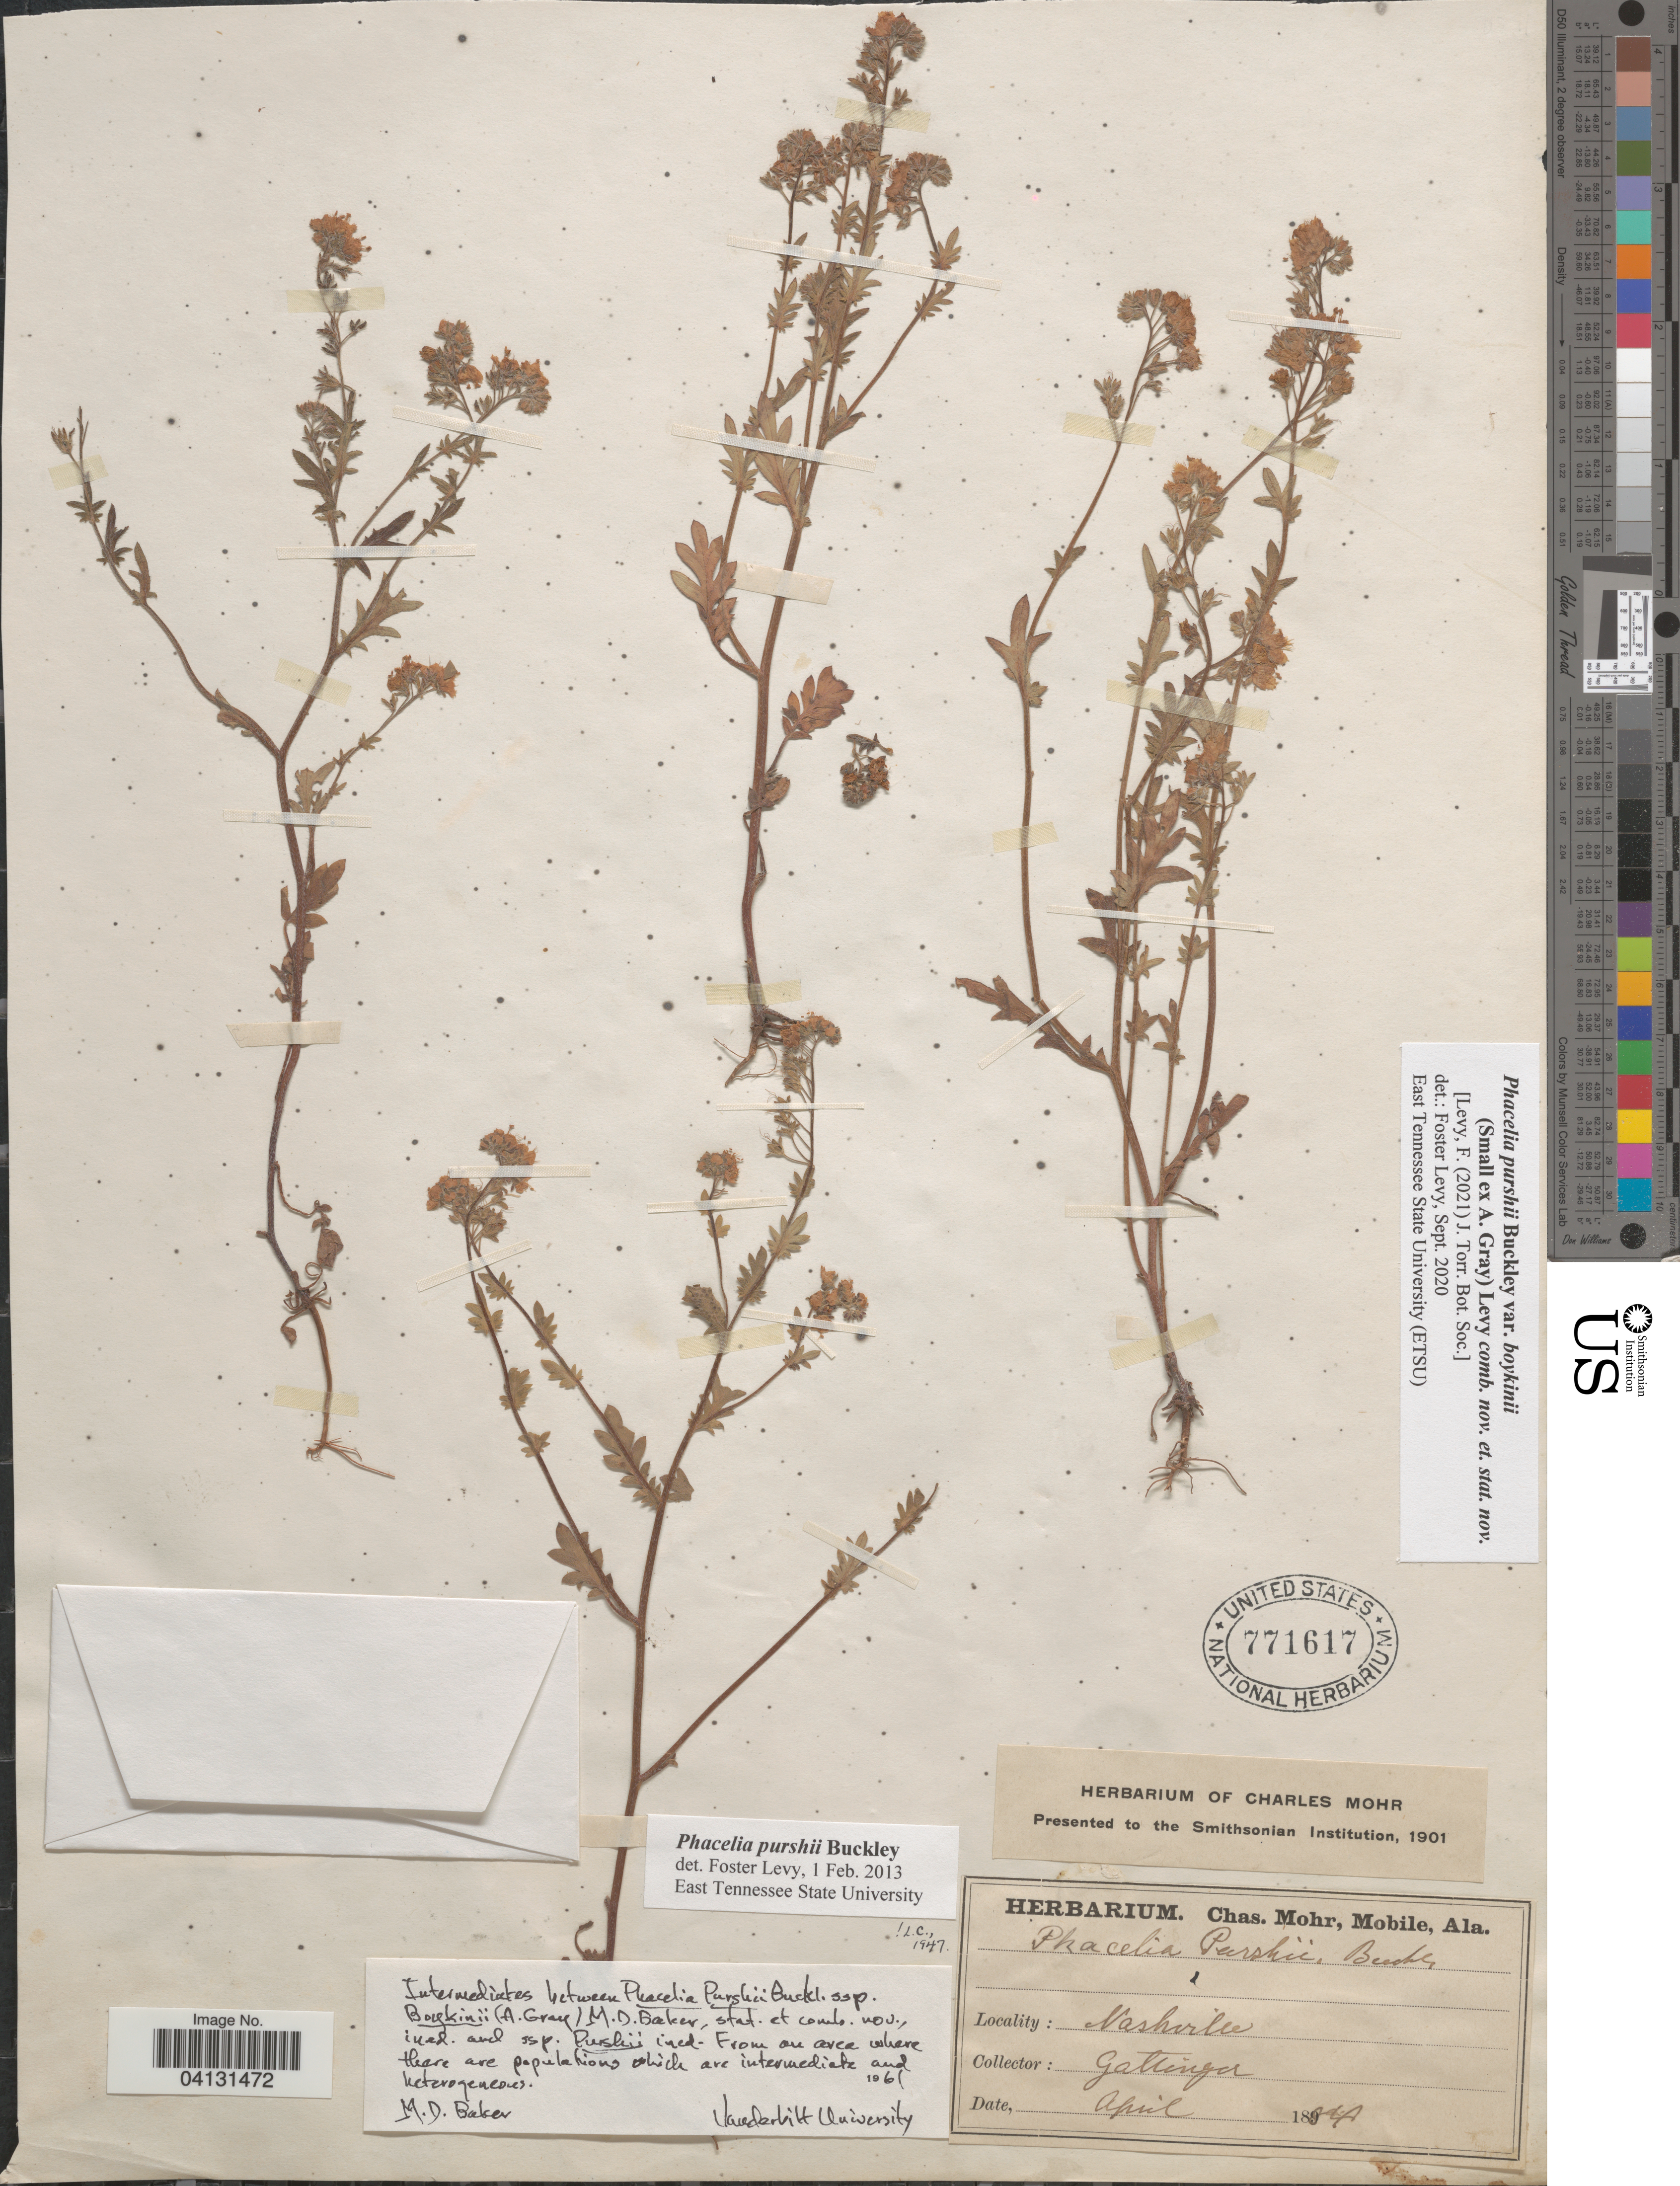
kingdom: Plantae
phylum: Tracheophyta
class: Magnoliopsida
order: Boraginales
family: Hydrophyllaceae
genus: Phacelia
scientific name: Phacelia purshii var. boykinii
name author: (Small ex A. Gray) Levy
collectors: Gattinger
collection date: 1894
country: United States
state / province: Tennessee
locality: Nashville.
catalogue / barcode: US 771617